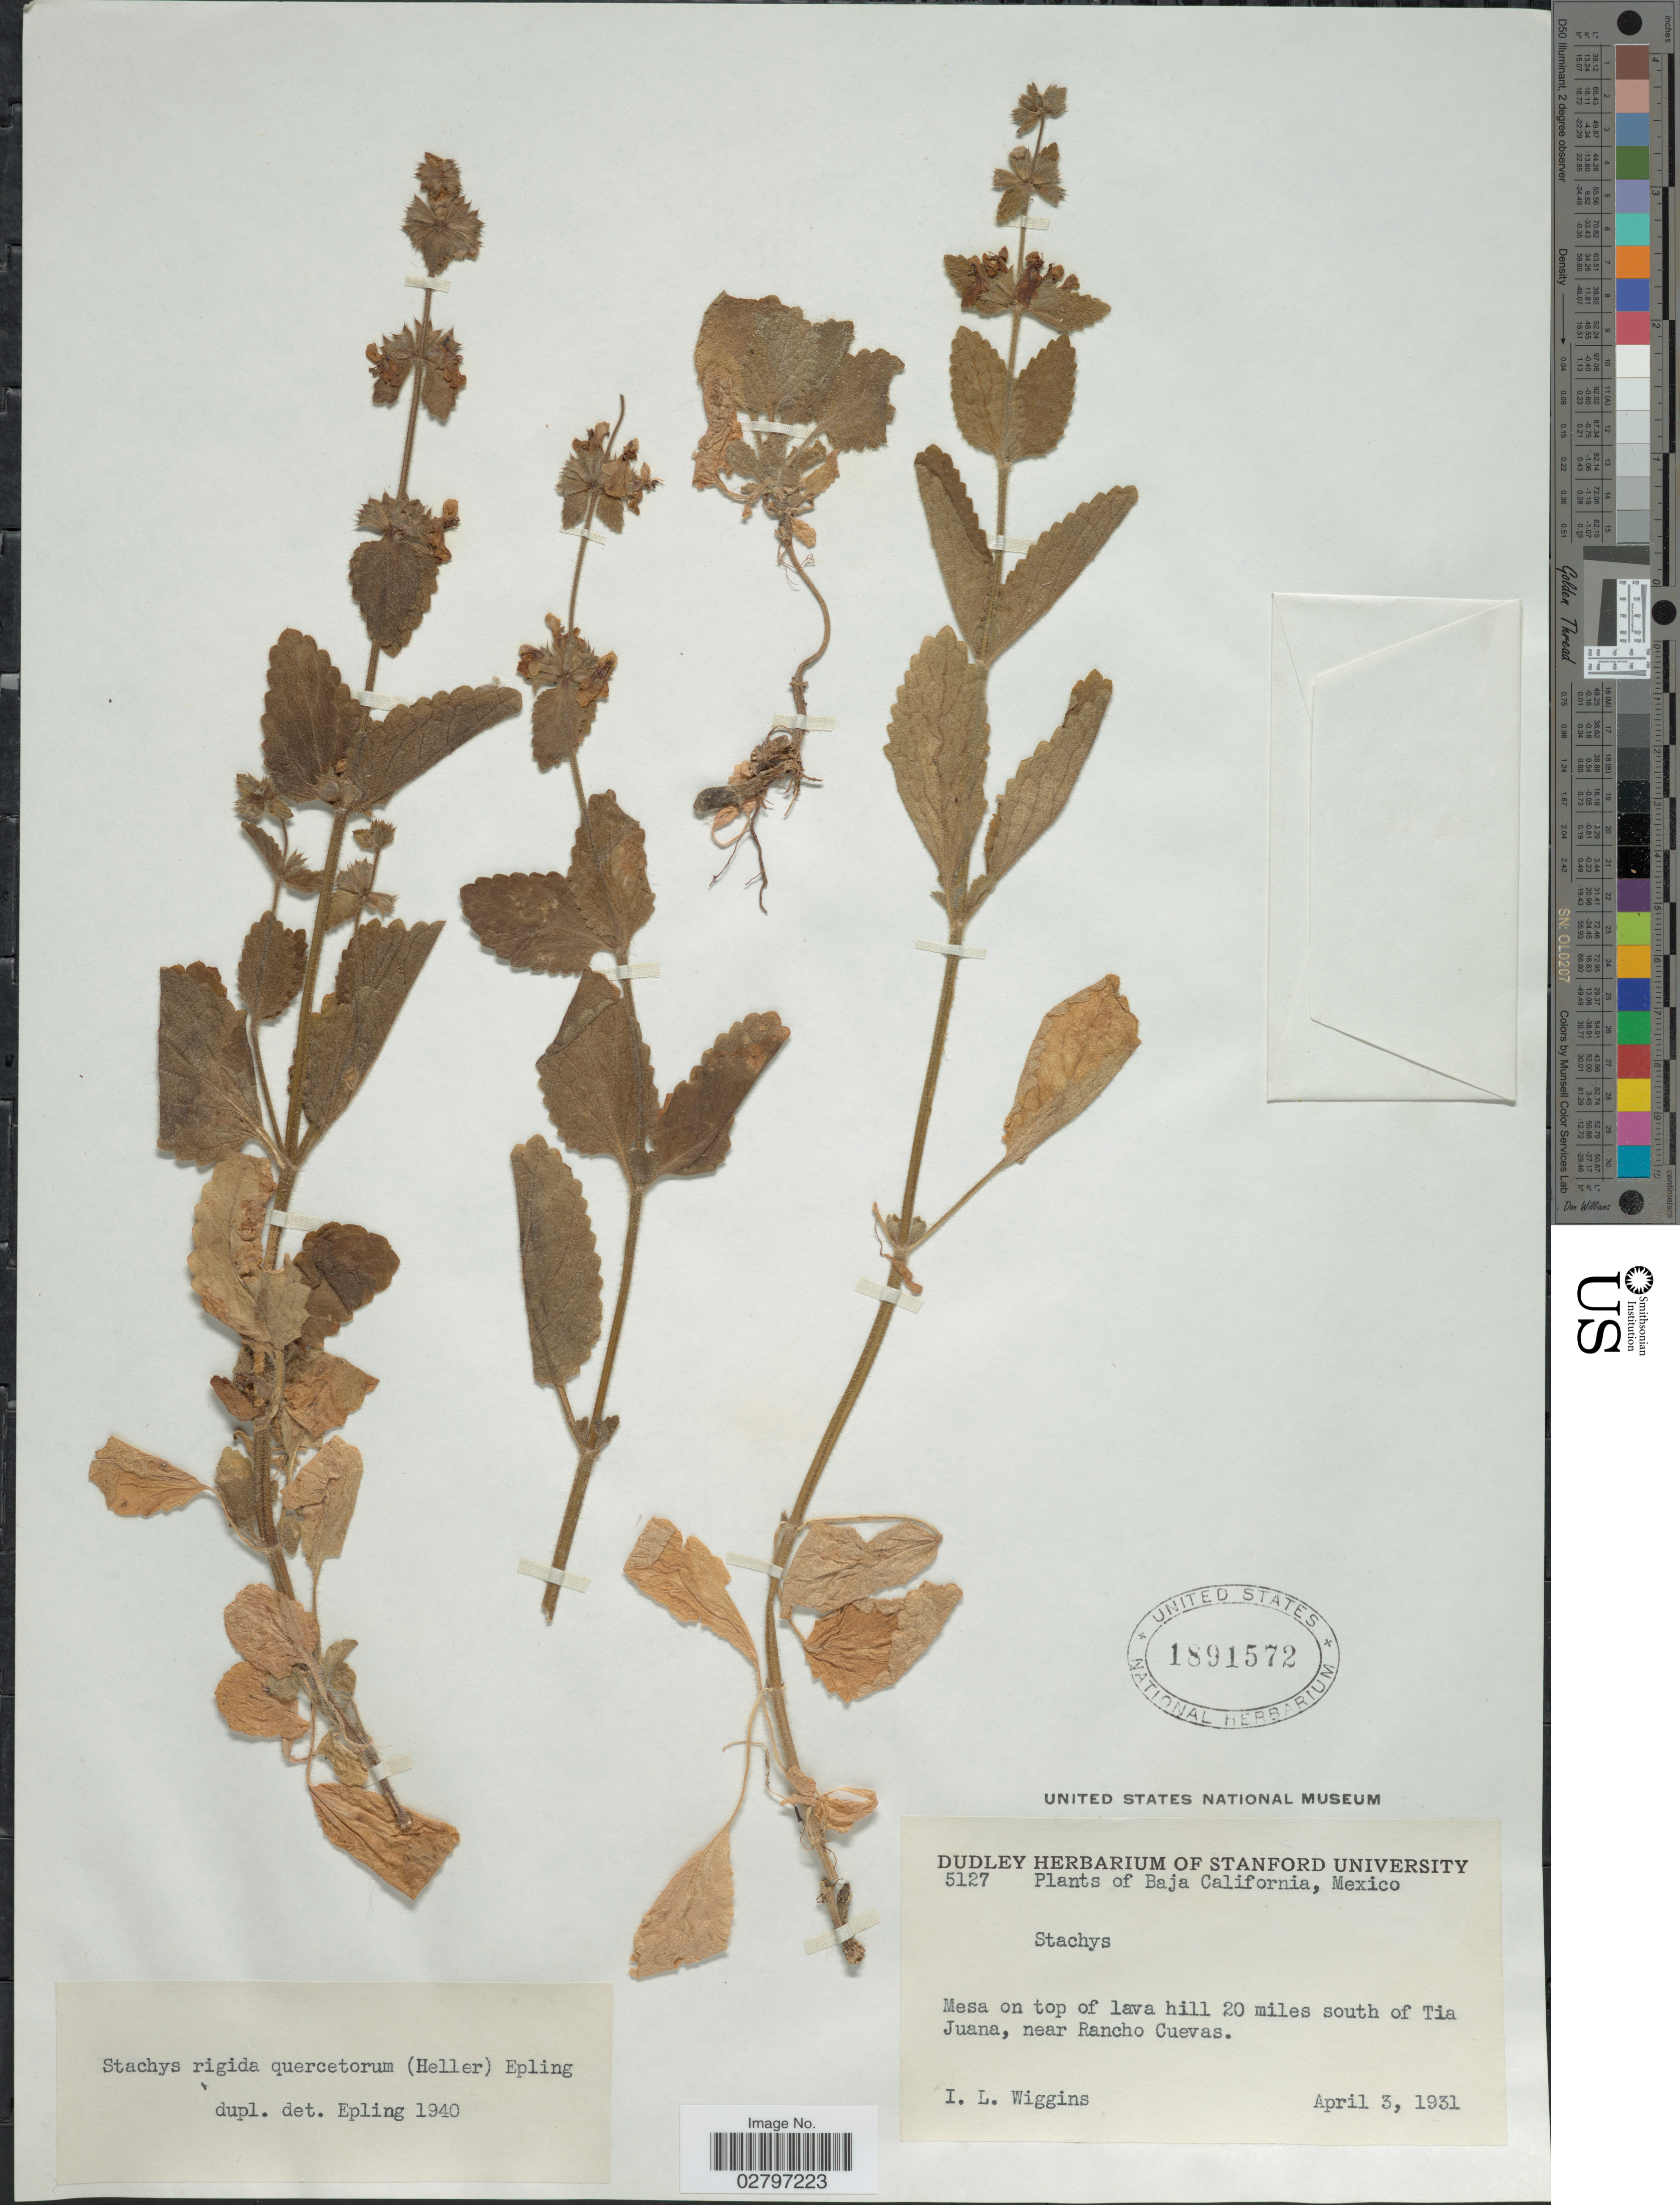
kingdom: Plantae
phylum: Tracheophyta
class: Magnoliopsida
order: Lamiales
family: Lamiaceae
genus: Stachys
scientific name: Stachys rigida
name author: Nutt. ex Benth.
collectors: I. L. Wiggins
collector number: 5127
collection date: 1931-04-03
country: Mexico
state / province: Baja California Norte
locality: Mesa on top of lava hill 20 miles south of Tia Juana, near Rancho Cuevas.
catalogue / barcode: US 1891572